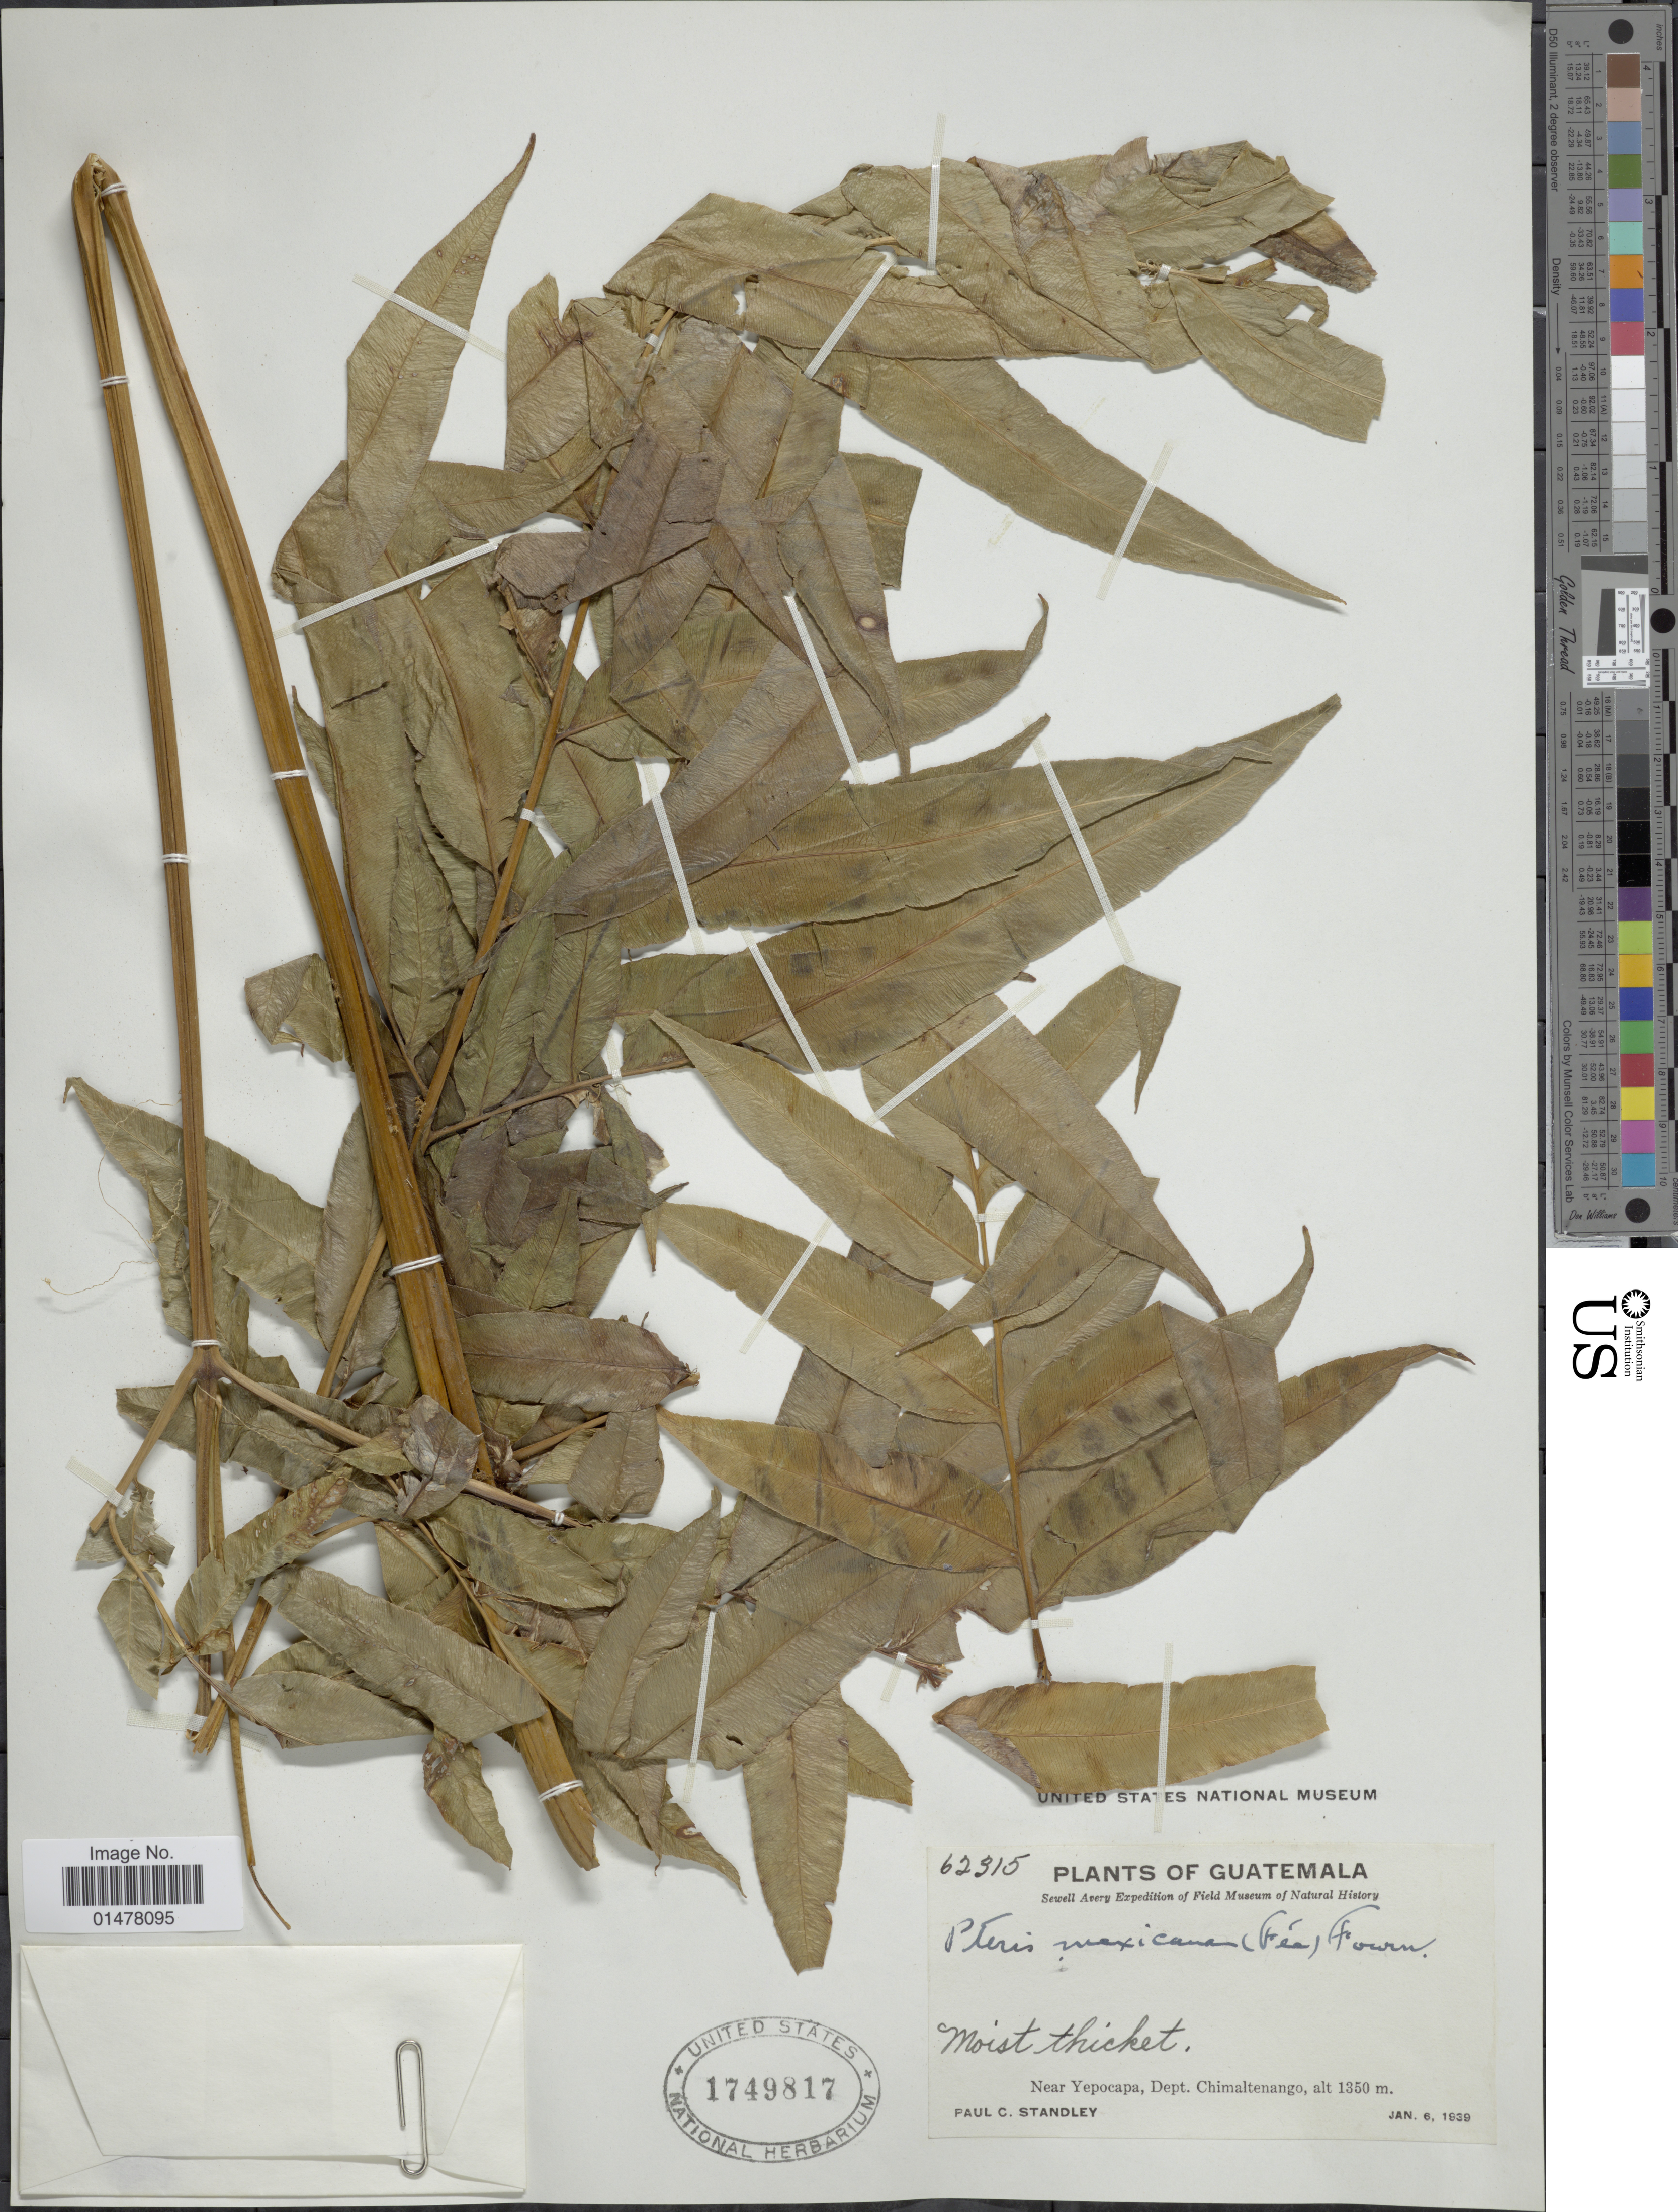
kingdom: Plantae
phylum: Tracheophyta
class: Polypodiopsida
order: Polypodiales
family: Pteridaceae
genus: Pteris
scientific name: Pteris pulchra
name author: Schltdl. & Cham.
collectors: P. C. Standley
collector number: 62315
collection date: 1939-01-06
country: Guatemala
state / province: Chimaltenango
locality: Plants of Guatemala, Near Yepocapa, dept. Chimaltenango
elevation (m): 1350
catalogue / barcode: US 1749817